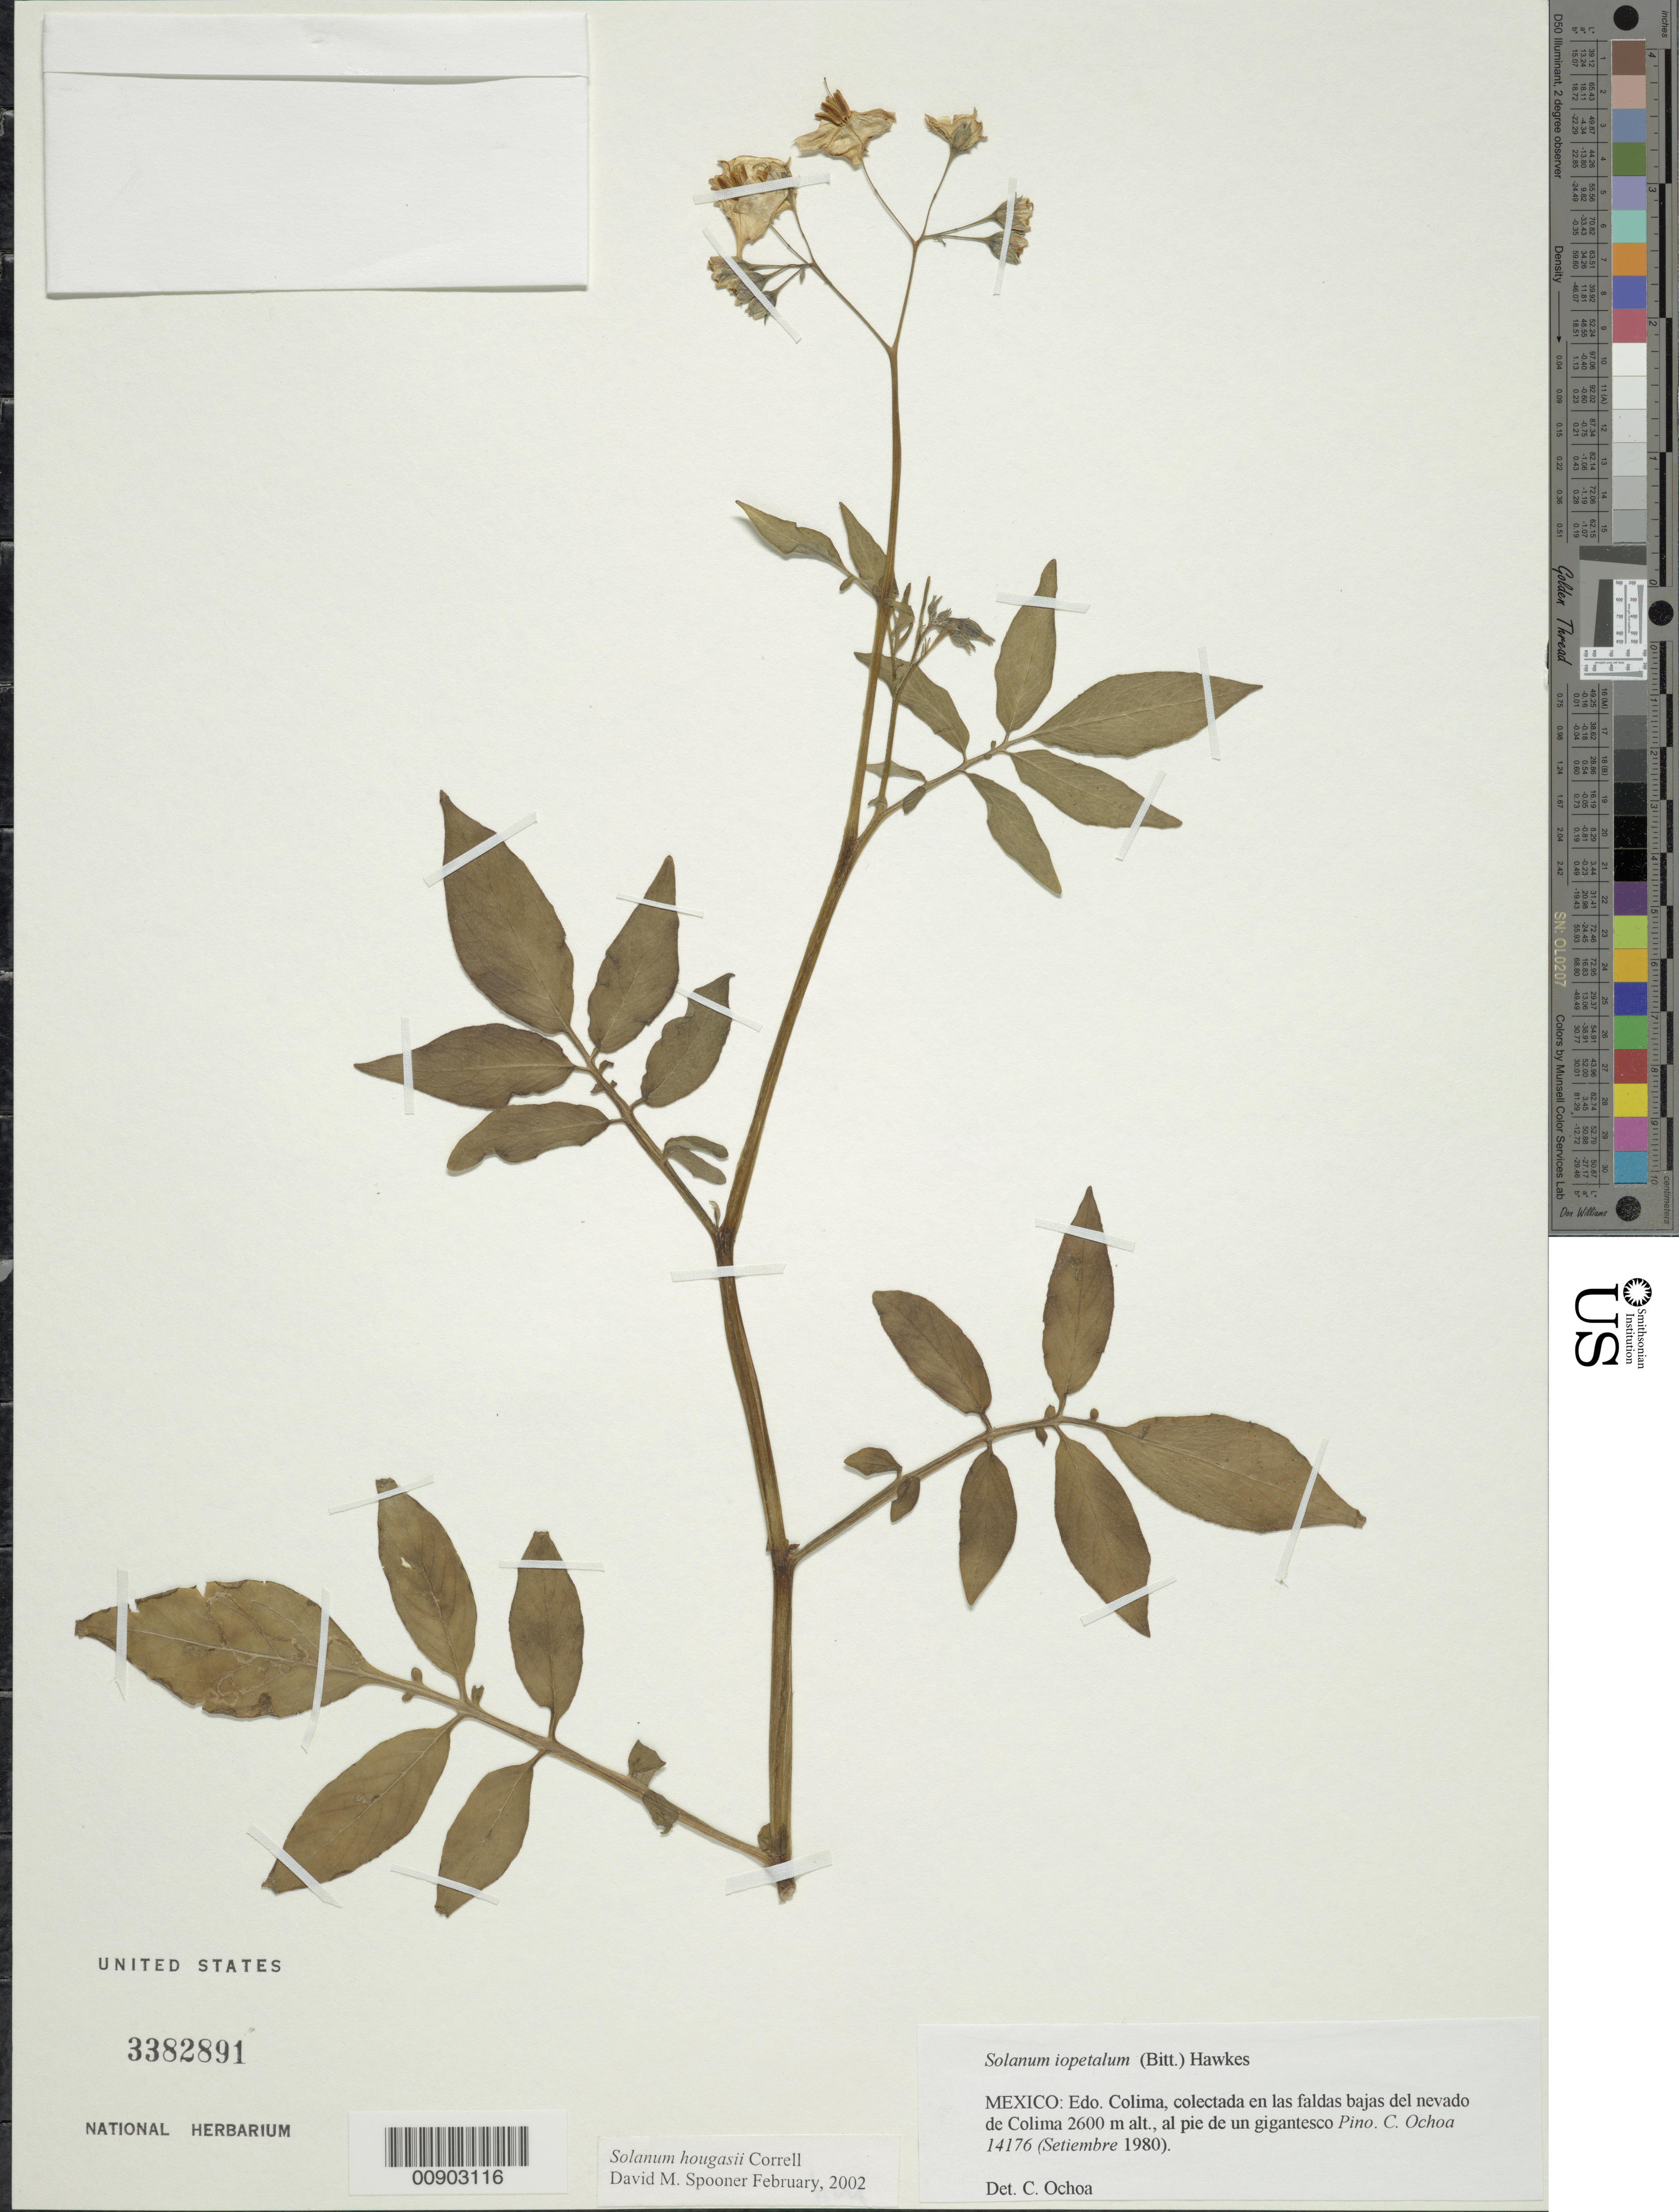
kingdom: Plantae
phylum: Tracheophyta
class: Magnoliopsida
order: Solanales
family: Solanaceae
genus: Solanum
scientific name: Solanum hougasii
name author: Correll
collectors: C. Ochoa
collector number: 14176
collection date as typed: Sep 1980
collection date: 1980-09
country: Mexico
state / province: Colima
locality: En las faldas del Nevado de Colima.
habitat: Al pie de un gigantesco Pino.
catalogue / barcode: US 3382891